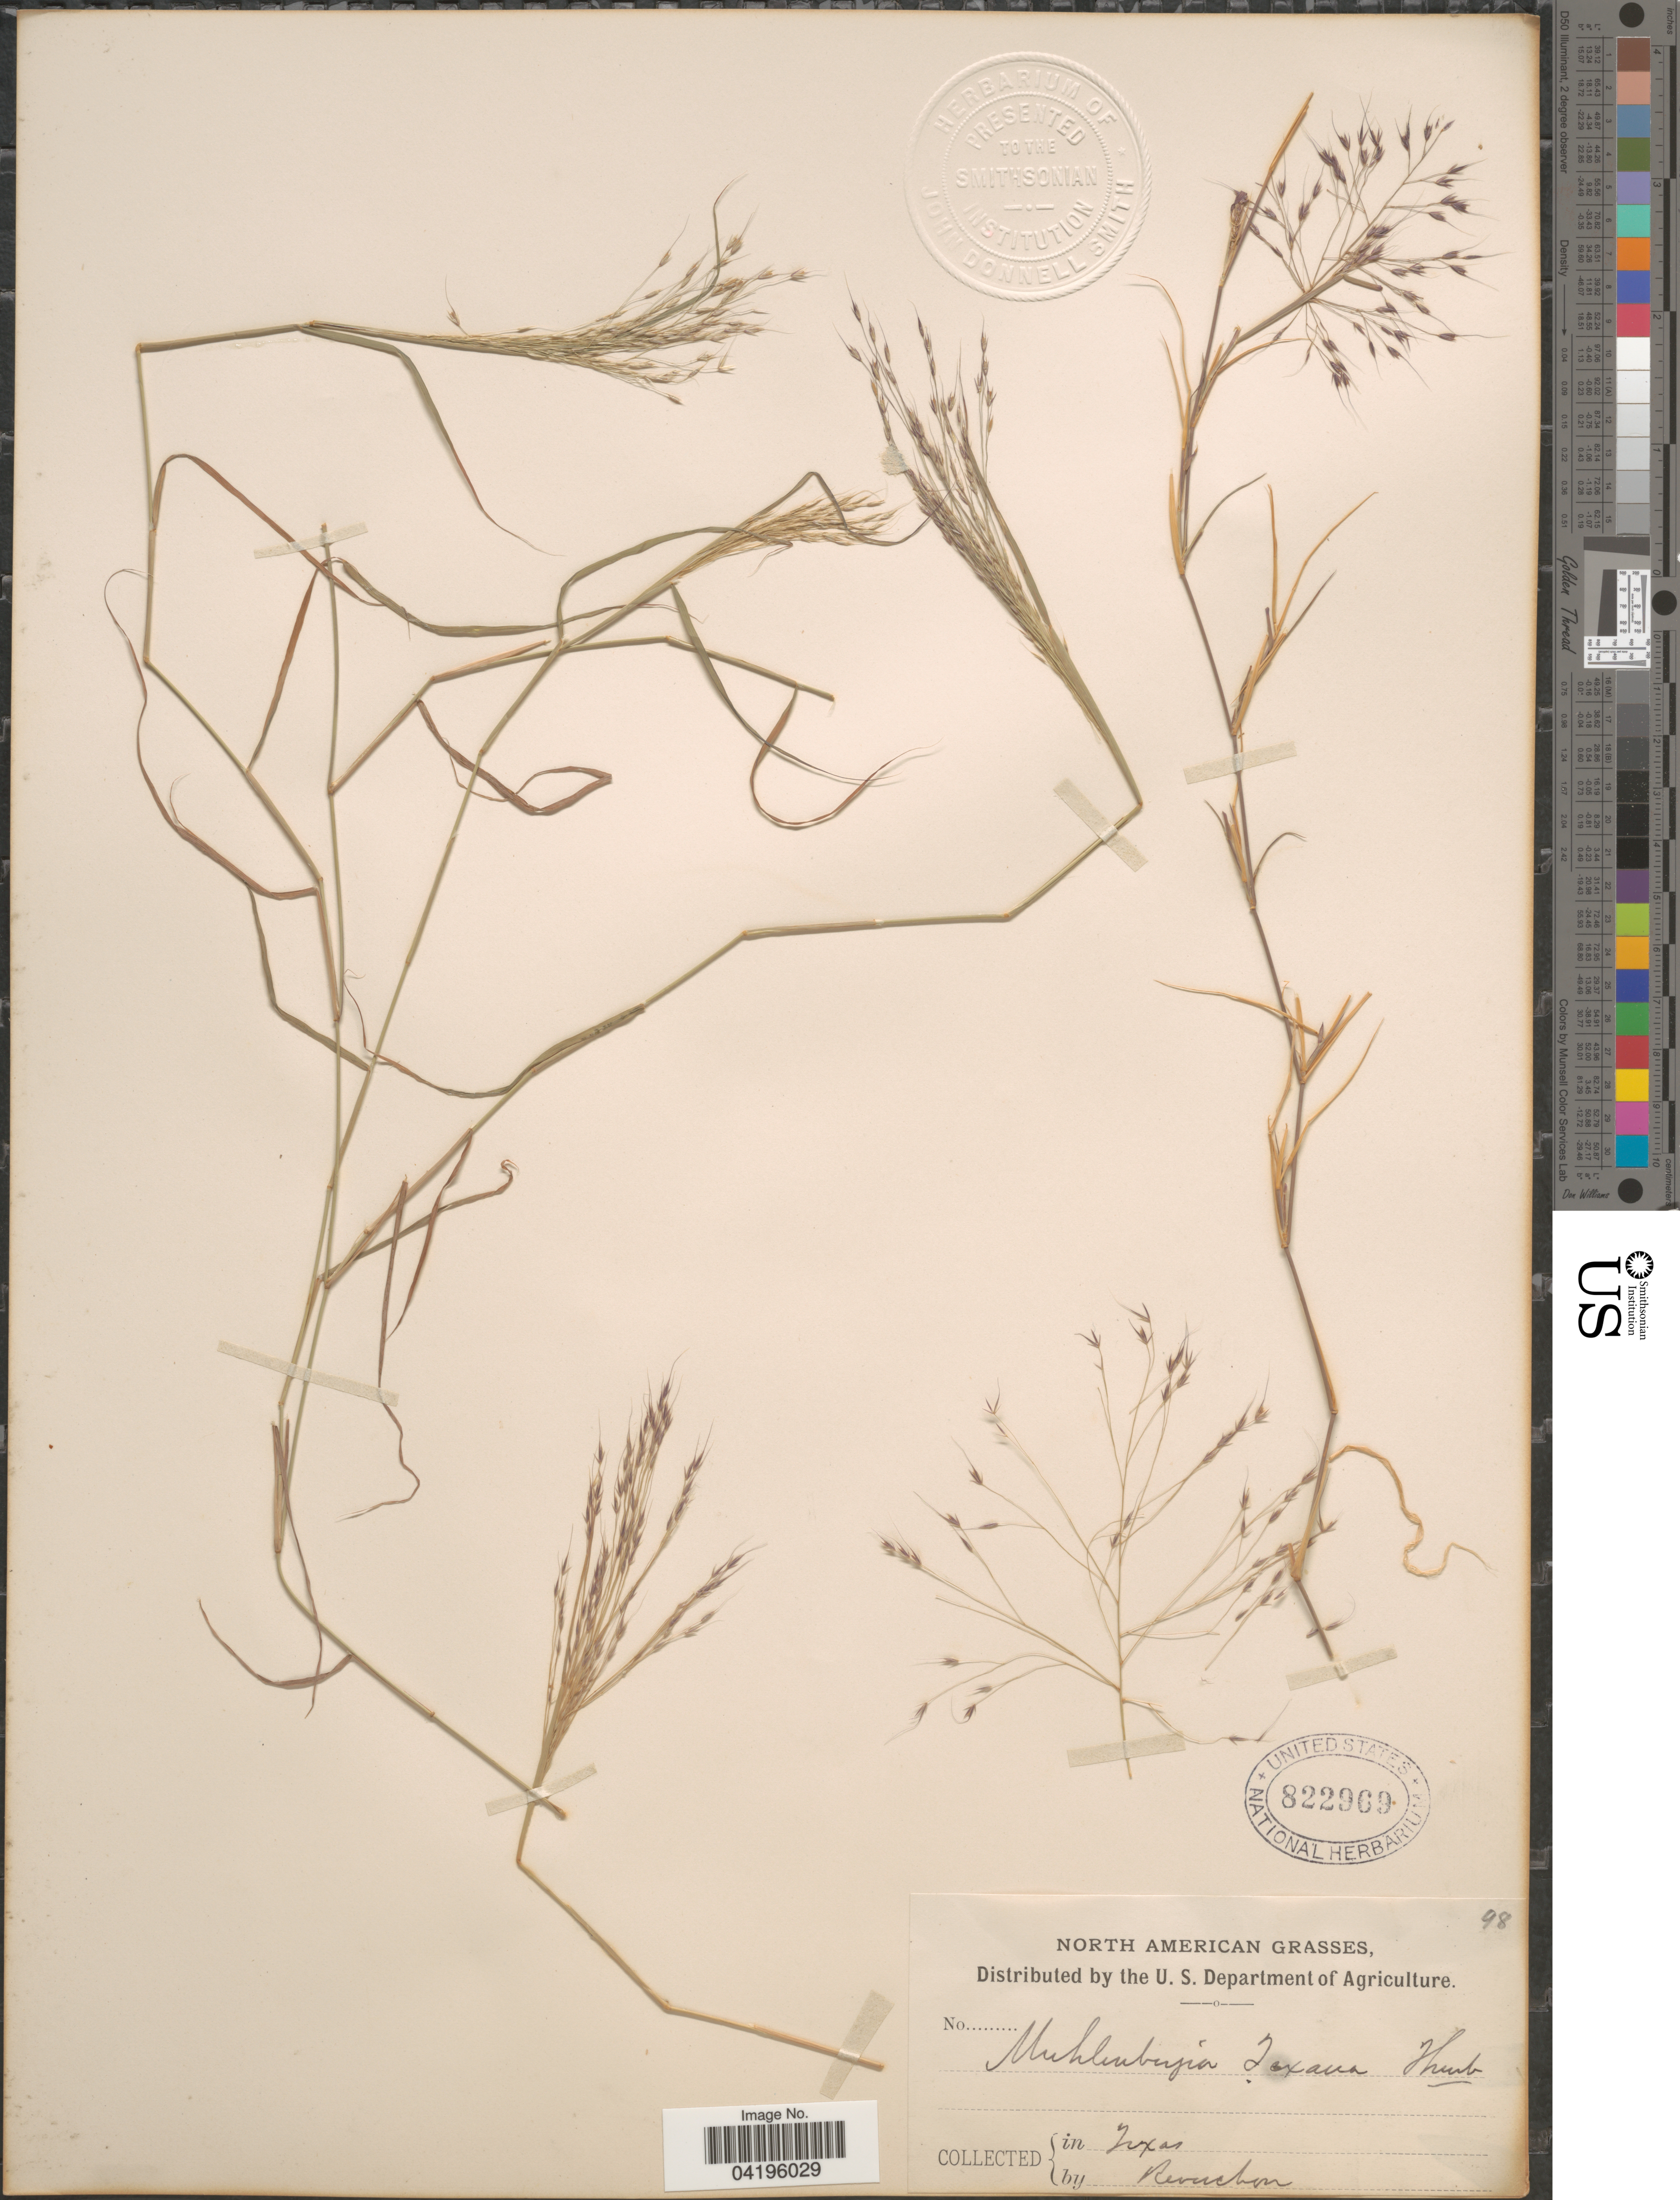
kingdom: Plantae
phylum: Tracheophyta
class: Liliopsida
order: Poales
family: Poaceae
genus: Muhlenbergia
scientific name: Muhlenbergia porteri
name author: Scribn. in W.J. Beal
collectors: -. Reverchon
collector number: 98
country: United States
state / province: Texas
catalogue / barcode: US 822969